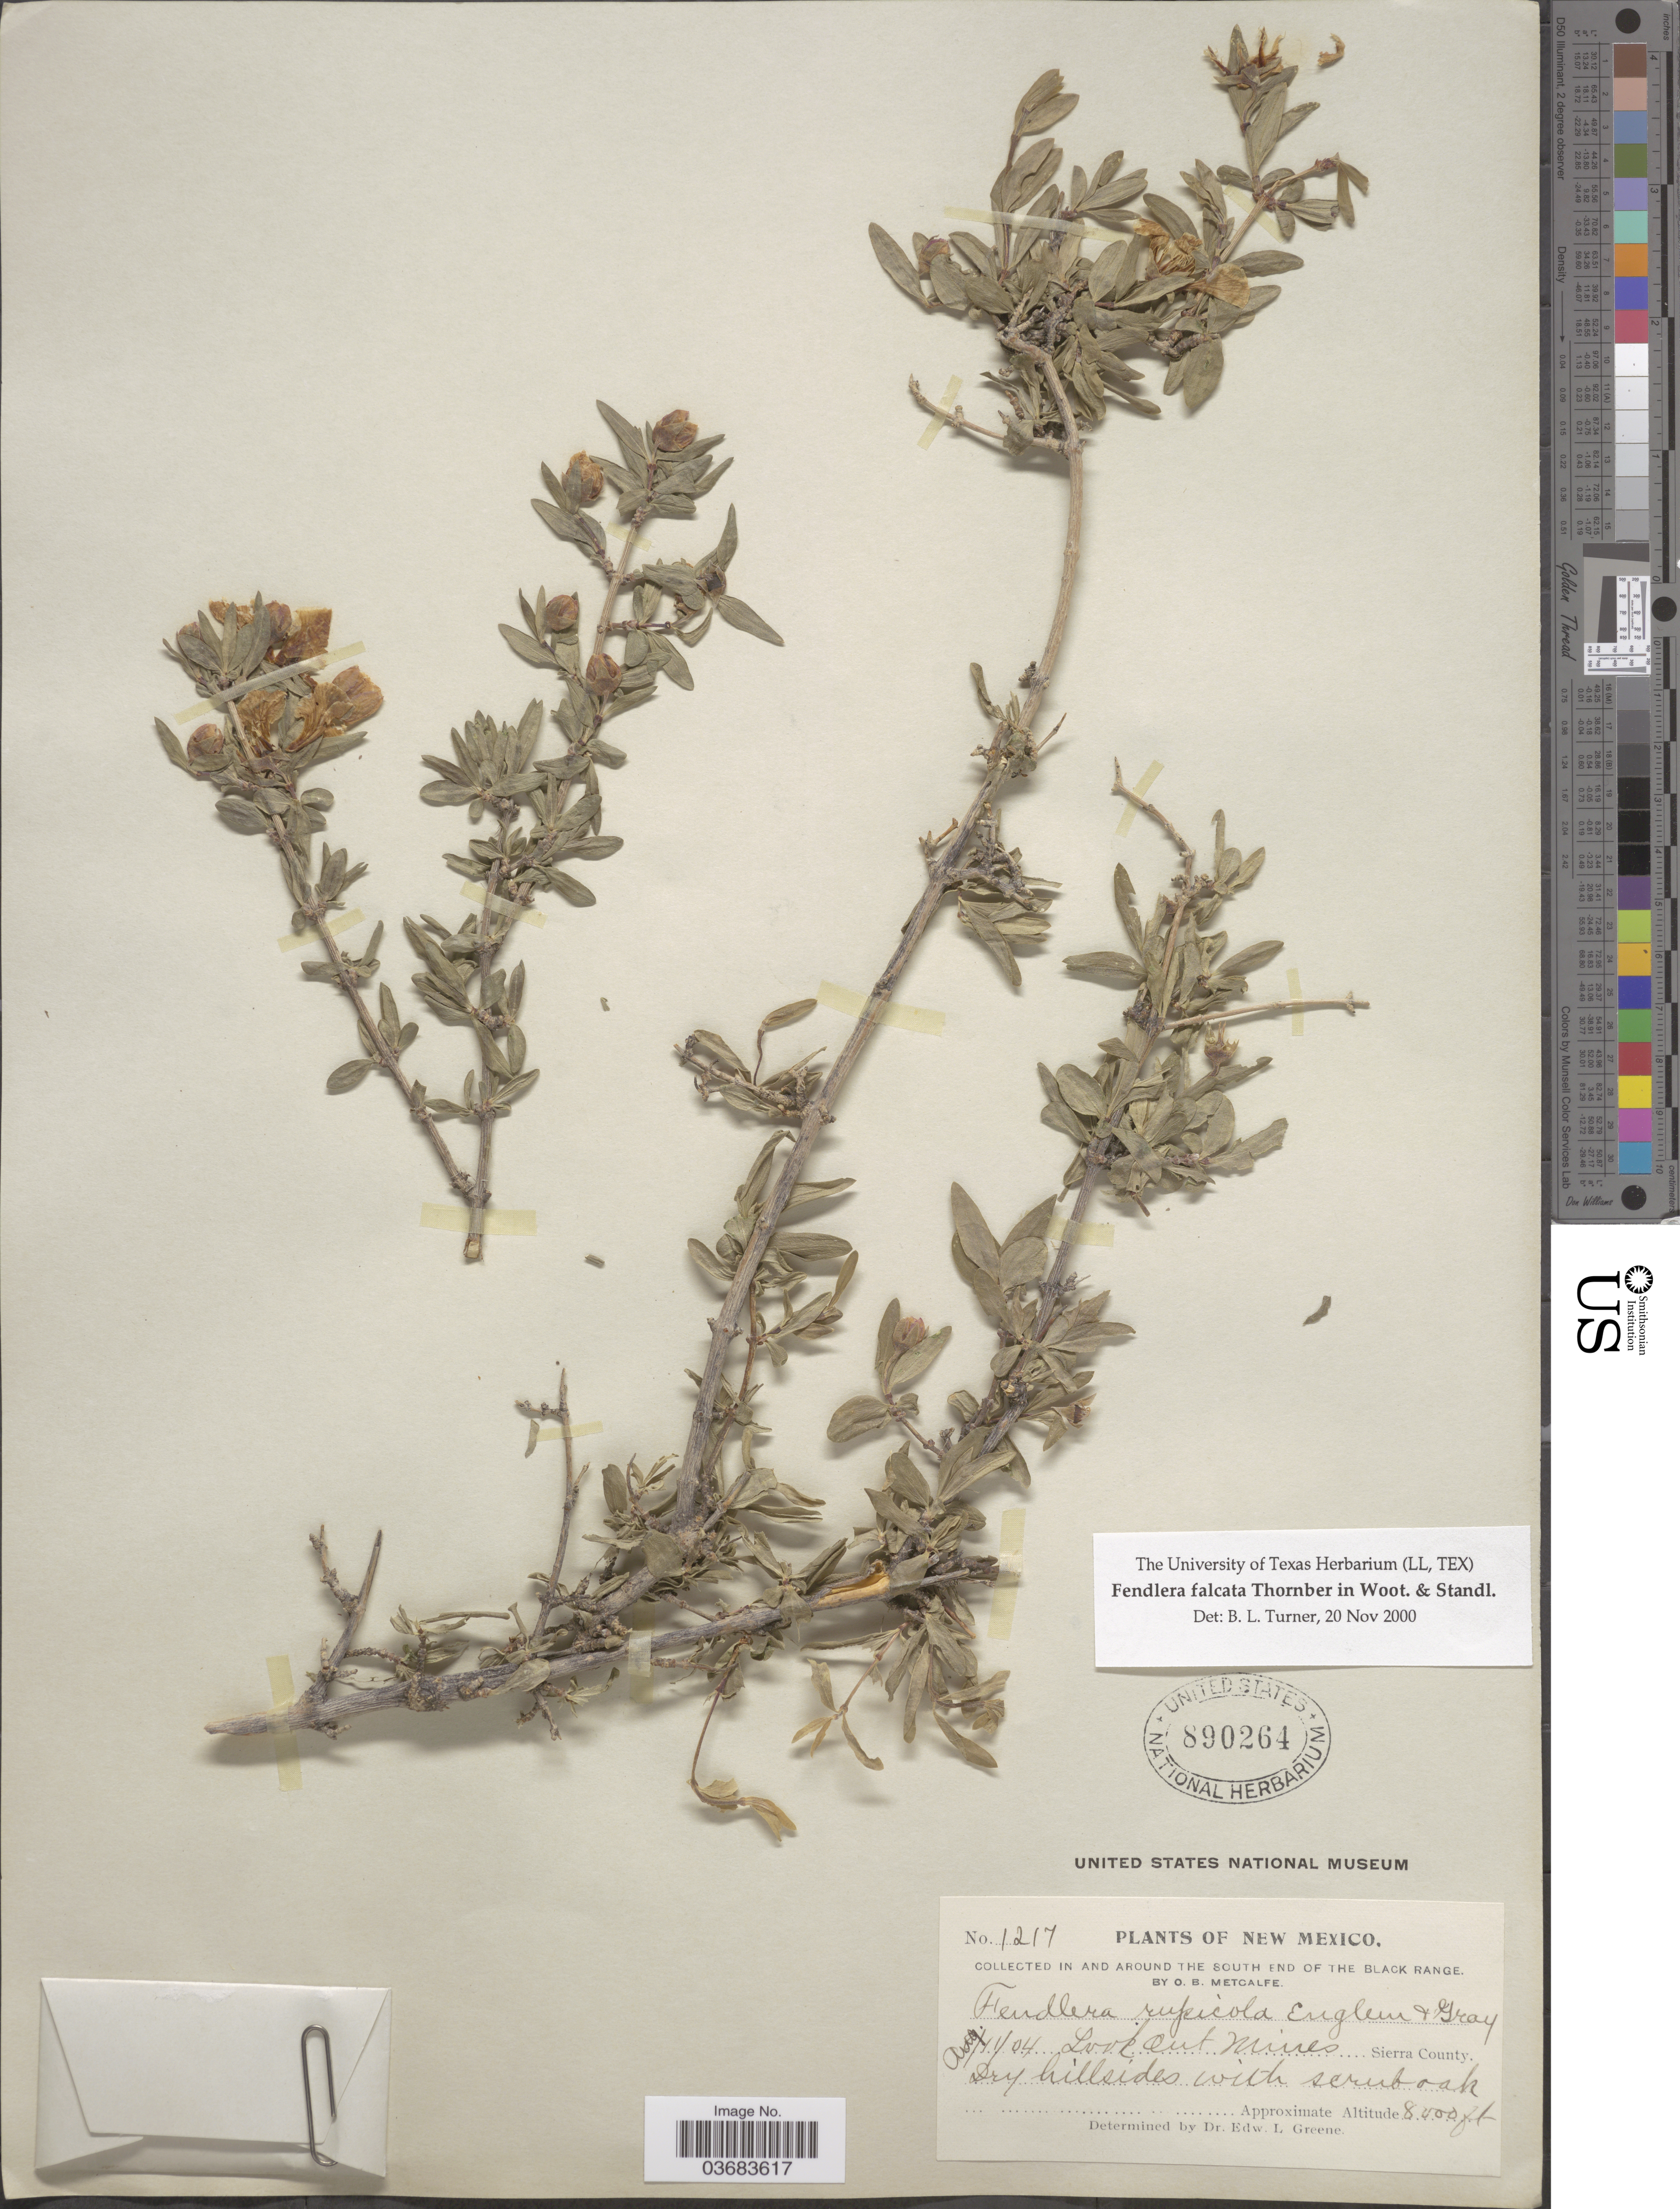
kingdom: Plantae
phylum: Tracheophyta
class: Magnoliopsida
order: Cornales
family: Hydrangeaceae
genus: Fendlera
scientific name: Fendlera rupicola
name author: Englem. & A. Gray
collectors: O. B. Metcalfe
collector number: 1217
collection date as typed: Transcribed d/m/y: 11/8/4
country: United States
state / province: New Mexico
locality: In And Around The South End Of The Black Range. Lookout Mines. Sierra County.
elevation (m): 2438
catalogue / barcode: US 890264